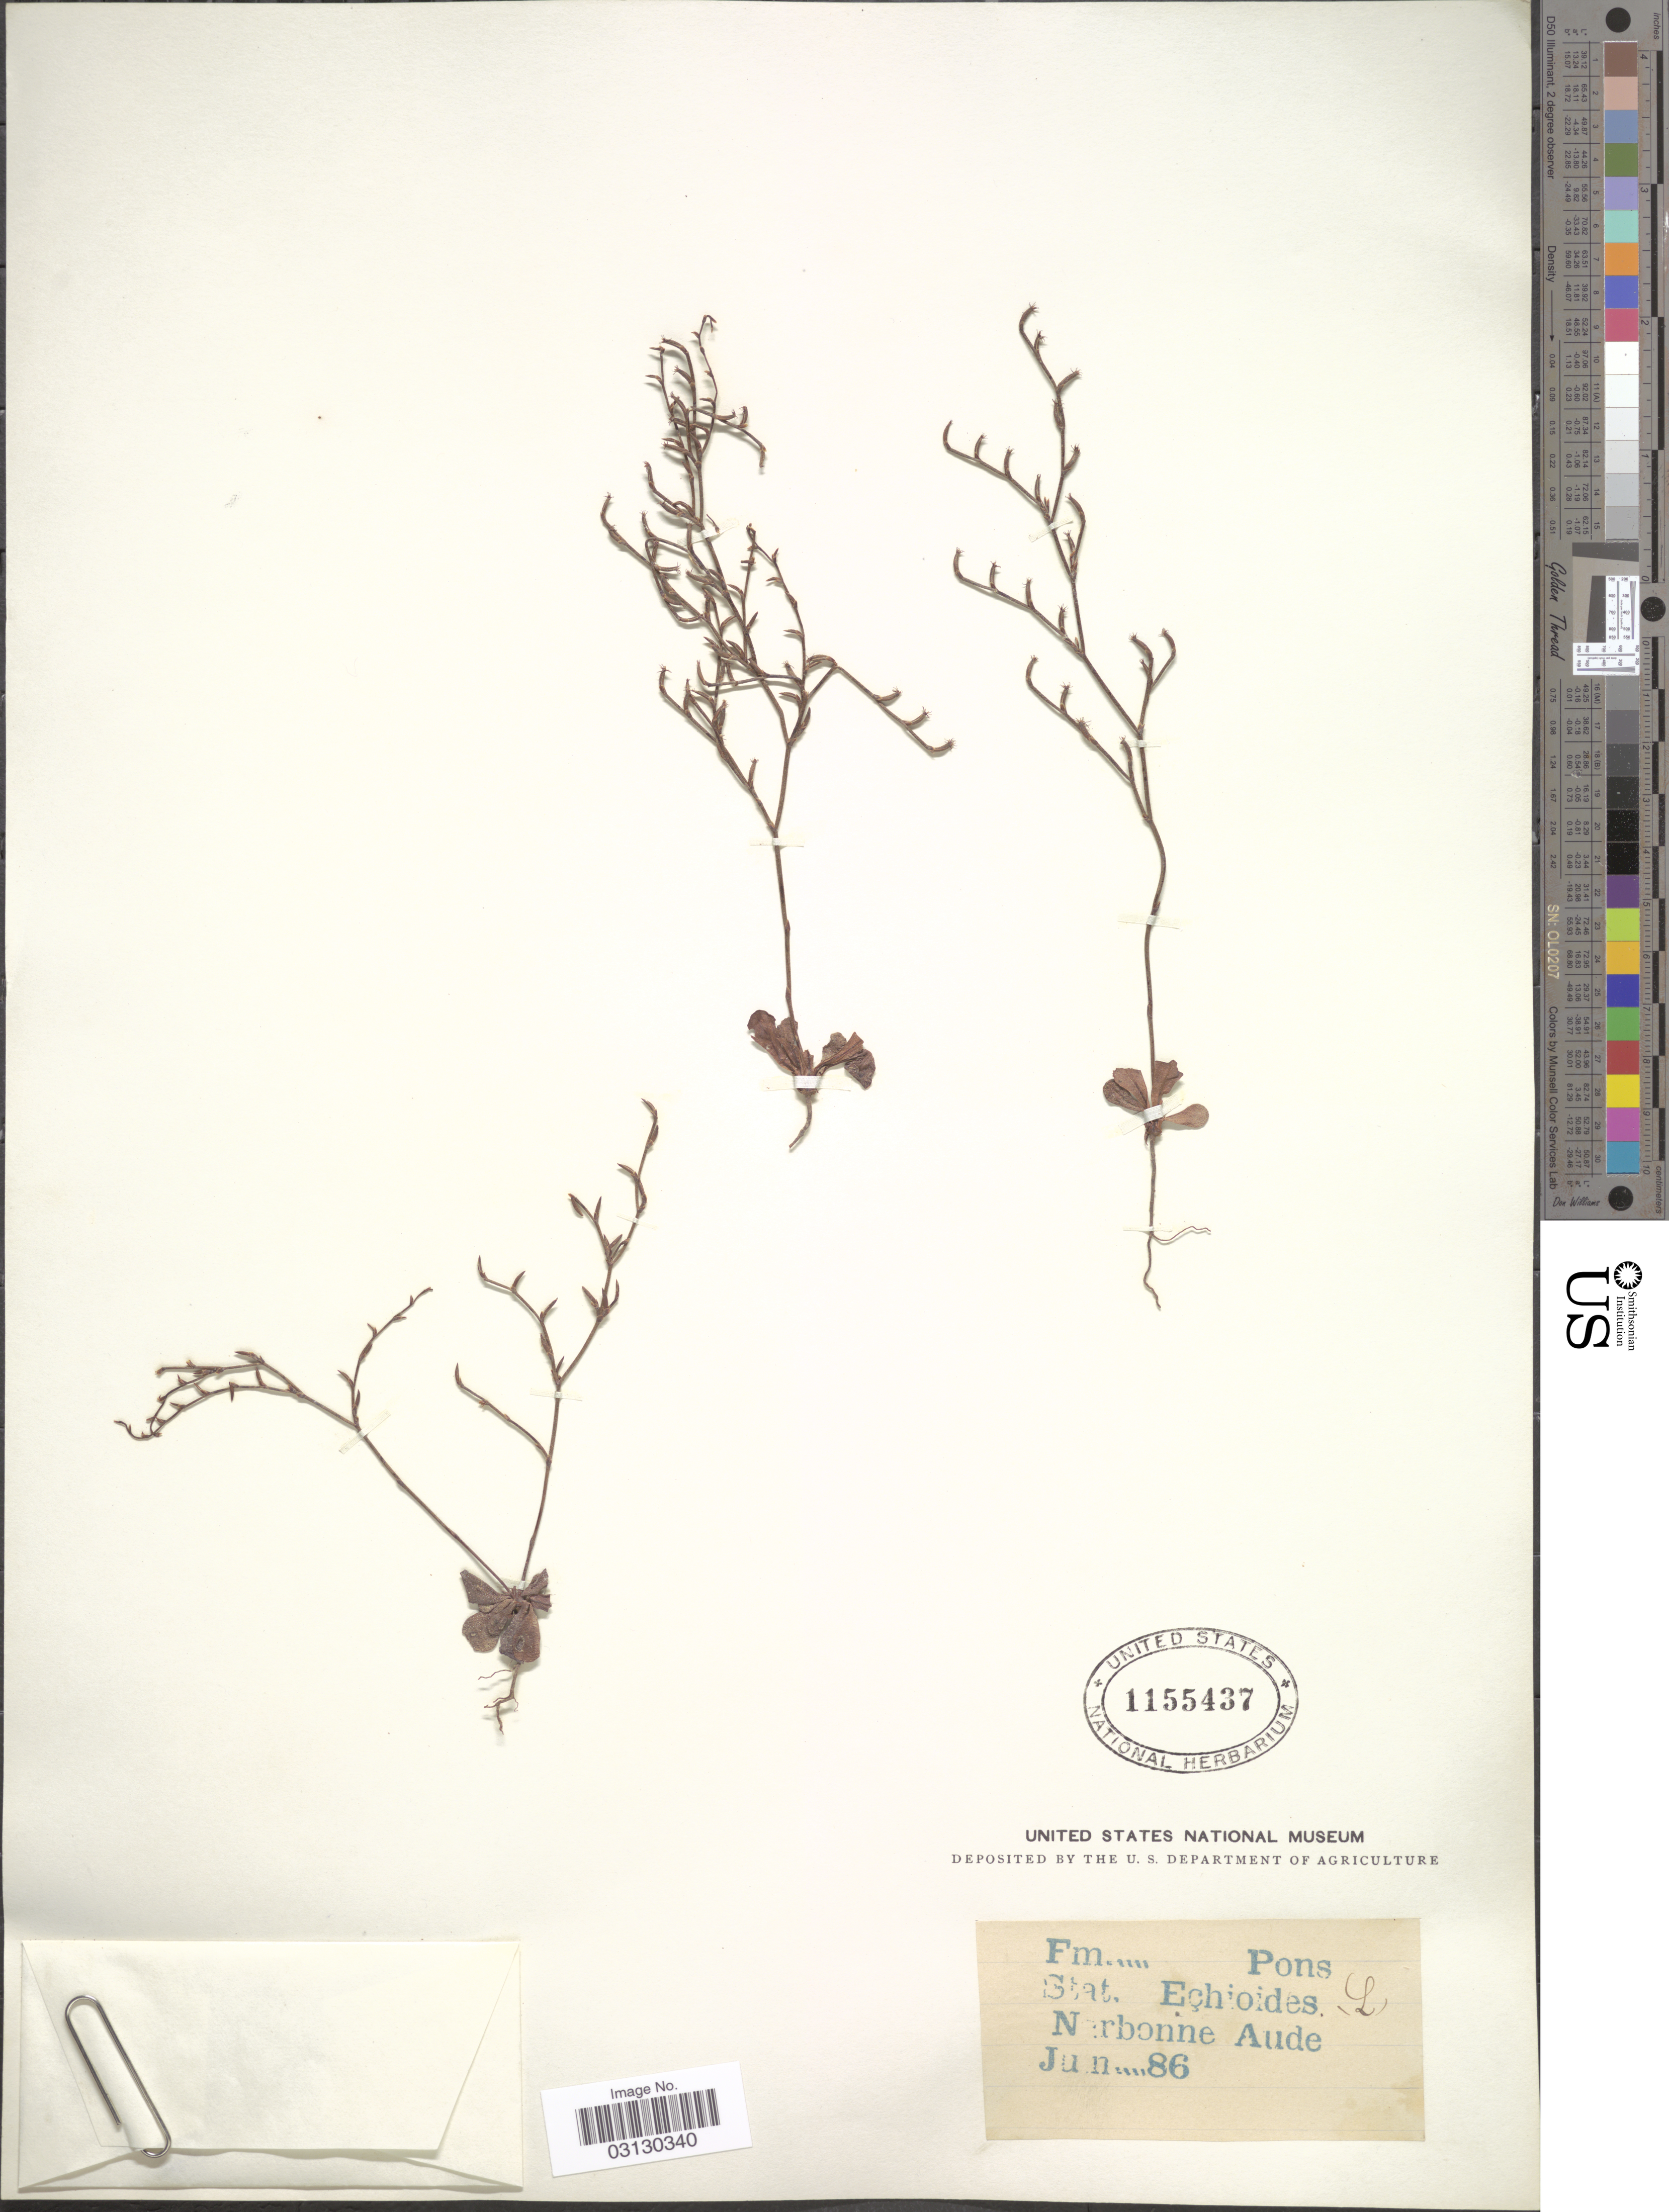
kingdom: Plantae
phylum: Tracheophyta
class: Magnoliopsida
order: Caryophyllales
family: Plumbaginaceae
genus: Limonium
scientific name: Limonium echioides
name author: (L.) Mill.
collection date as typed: Transcribed d/m/y: /6/86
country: France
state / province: Occitanie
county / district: Aude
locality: Narbonne Aude.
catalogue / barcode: US 1155437